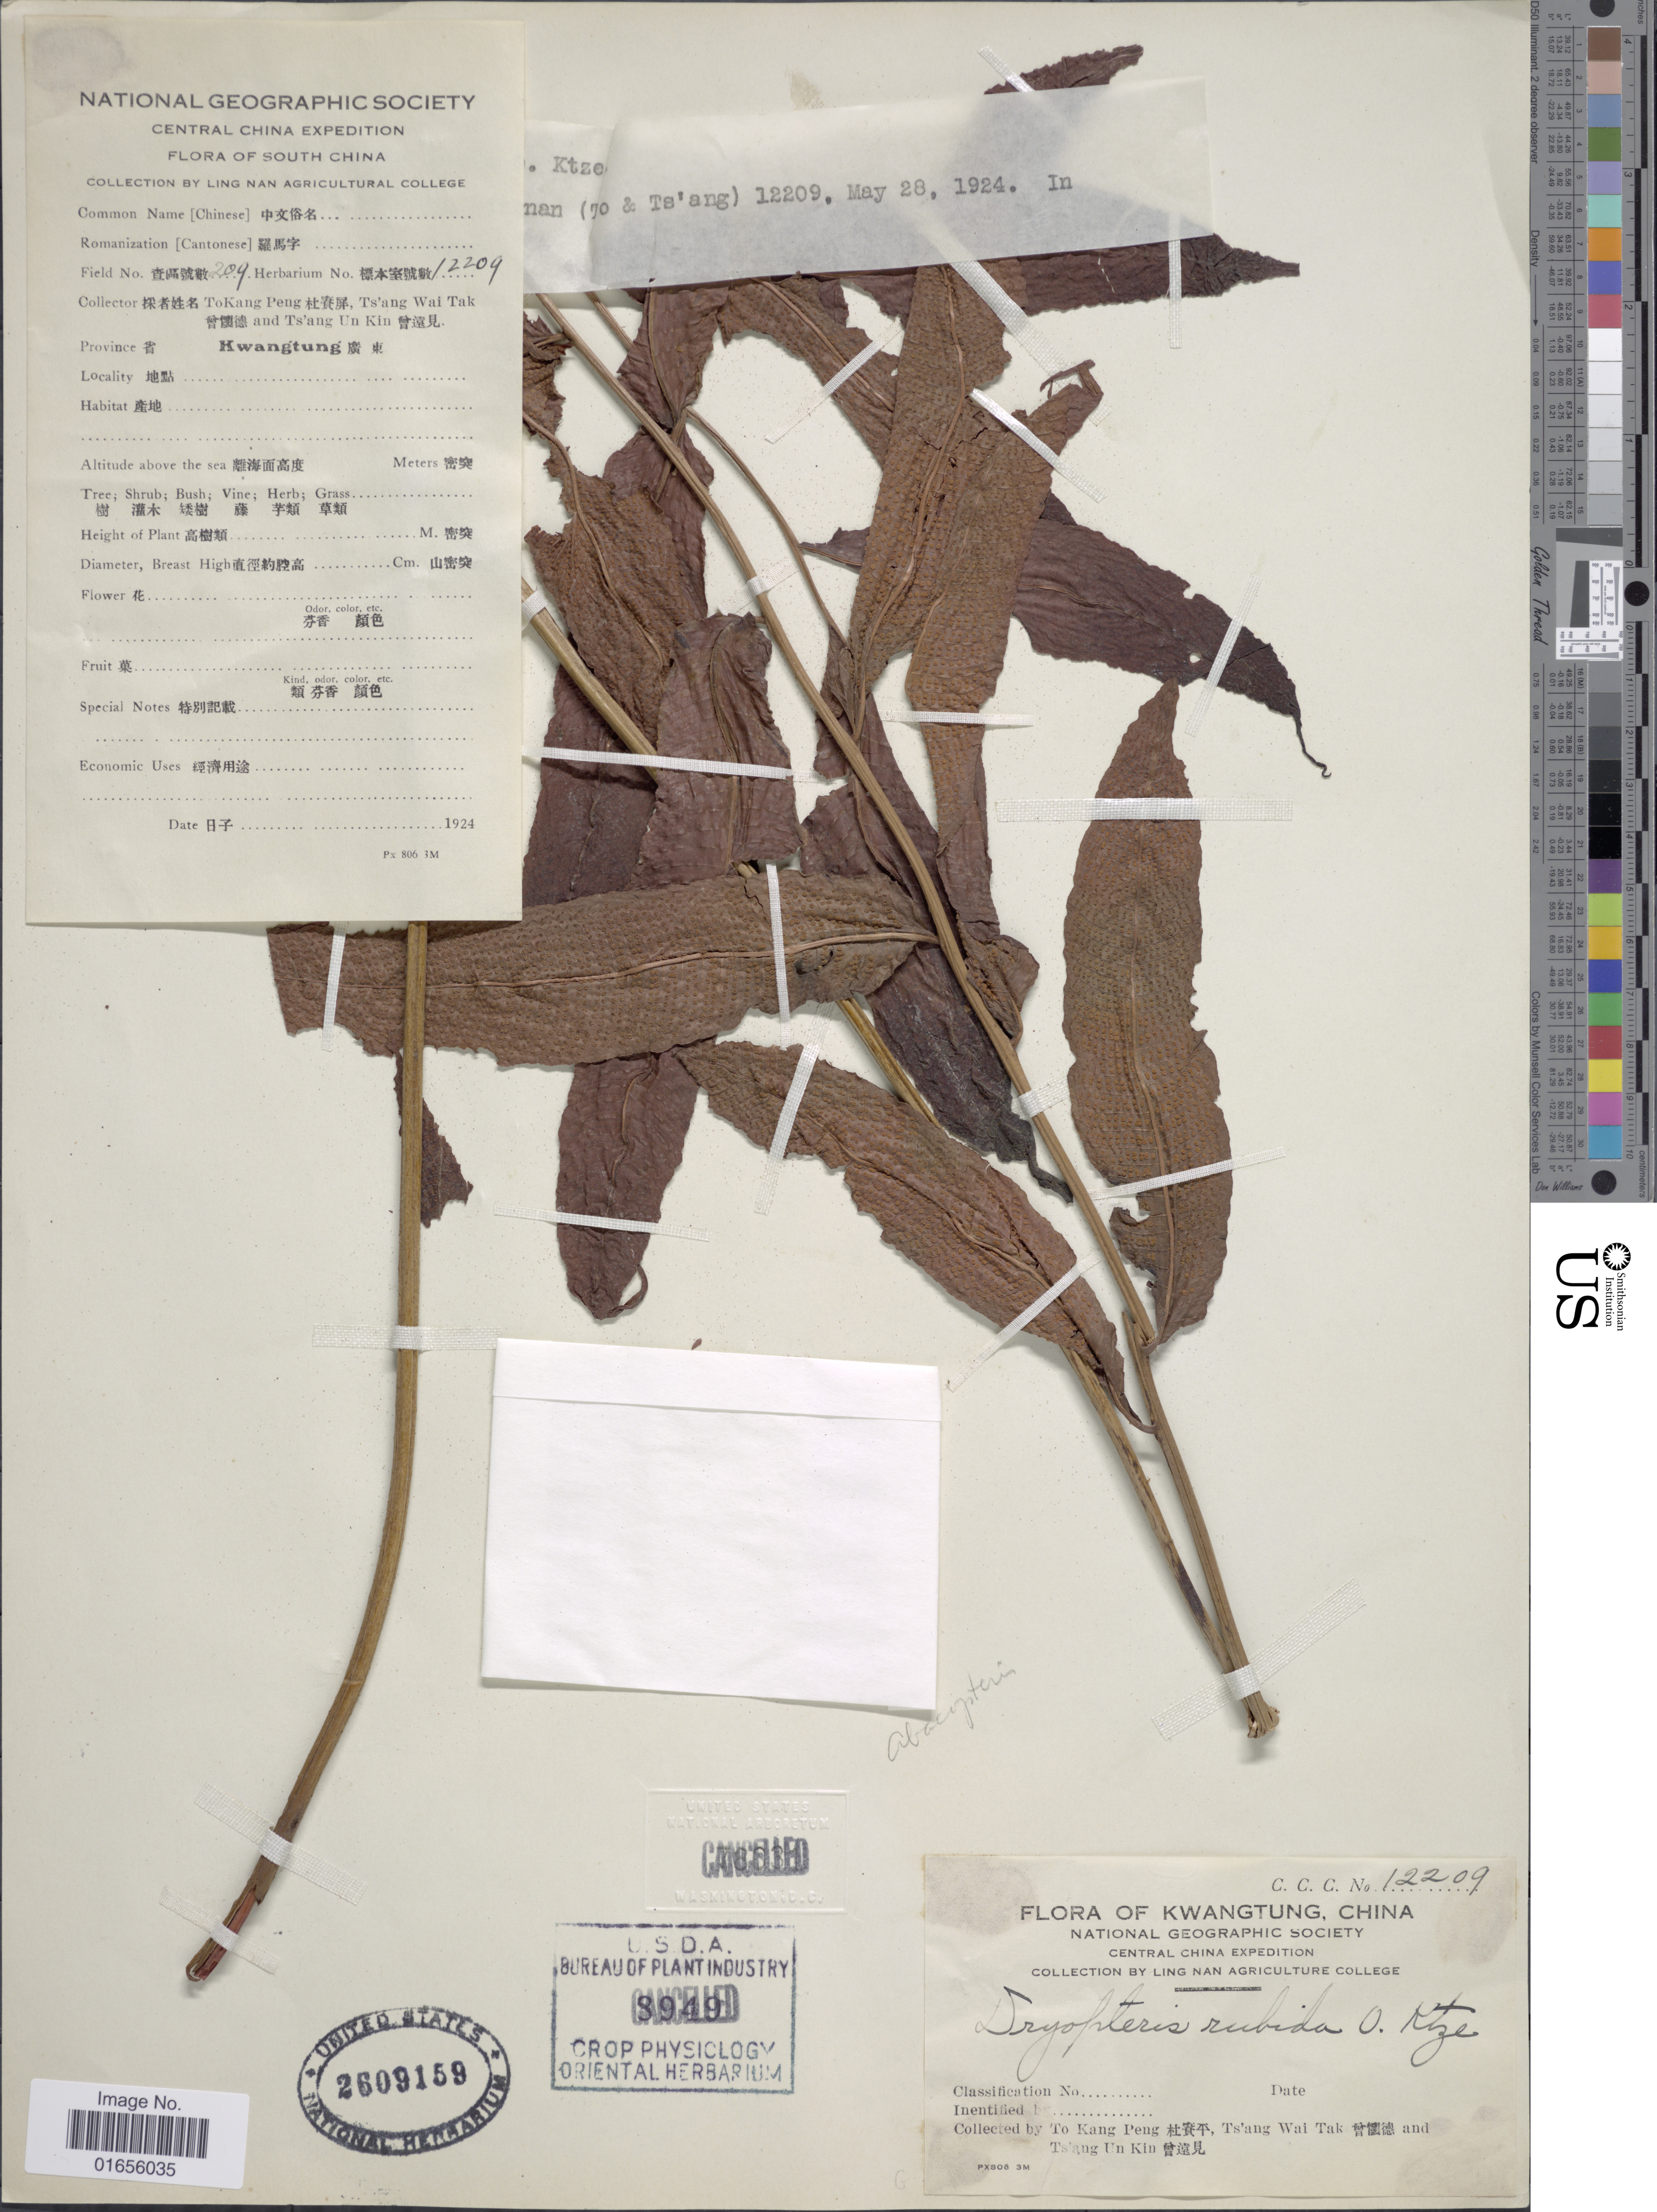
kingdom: Plantae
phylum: Tracheophyta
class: Polypodiopsida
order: Polypodiales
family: Thelypteridaceae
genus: Pronephrium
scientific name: Pronephrium rubidum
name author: (Hook.) Holttum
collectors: T. K. Peng, T. Tak & T. Kin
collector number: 12209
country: China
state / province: Guangdong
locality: Kwangtung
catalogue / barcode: US 2609159